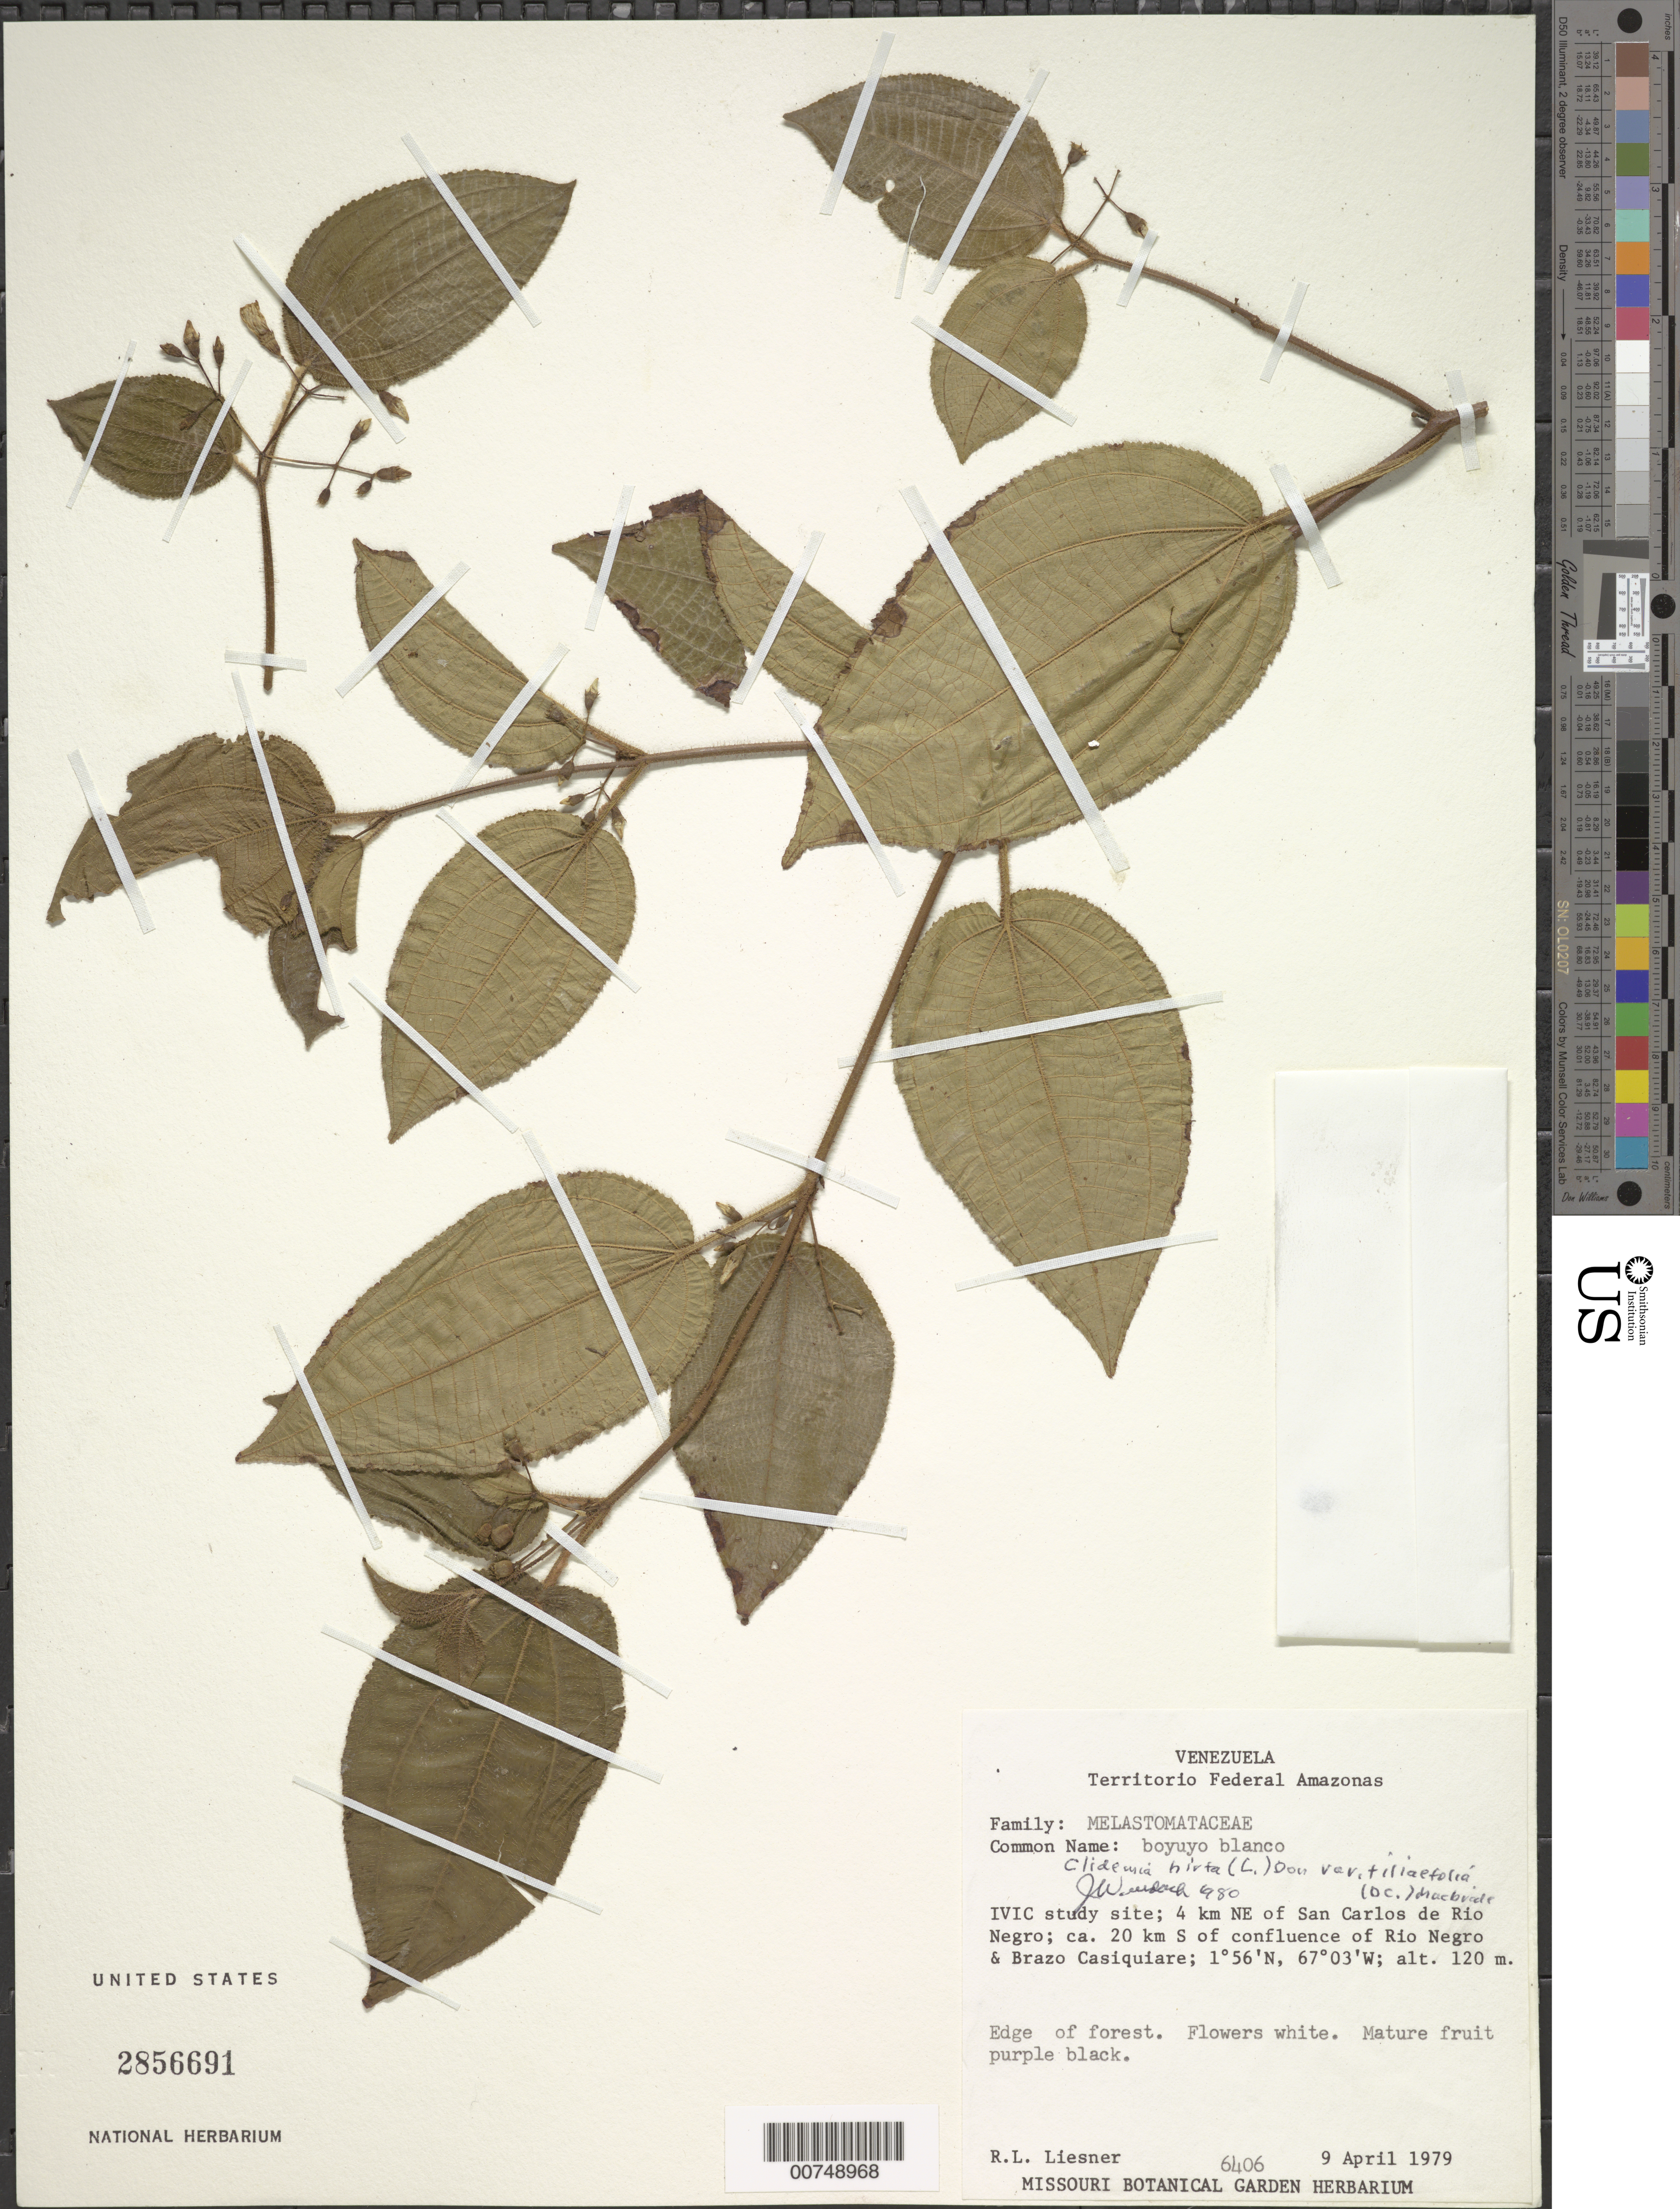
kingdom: Plantae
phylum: Tracheophyta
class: Magnoliopsida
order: Myrtales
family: Melastomataceae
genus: Clidemia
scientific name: Clidemia hirta var. tiliifolia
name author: (DC.) J.F. Macbr.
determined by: Wurdack, John J., (US), US (UNITED STATES)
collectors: R. L. Liesner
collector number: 6406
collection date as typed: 9-Apr-79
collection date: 1979-04-09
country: Venezuela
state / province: Amazonas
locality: San Carlos de Río Negro, 4 km NE of; about 20 km S of confluence of Río Negro and Brazo Casiquiare, IVIC study site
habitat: Edge of forest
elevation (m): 120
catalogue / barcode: US 2856691